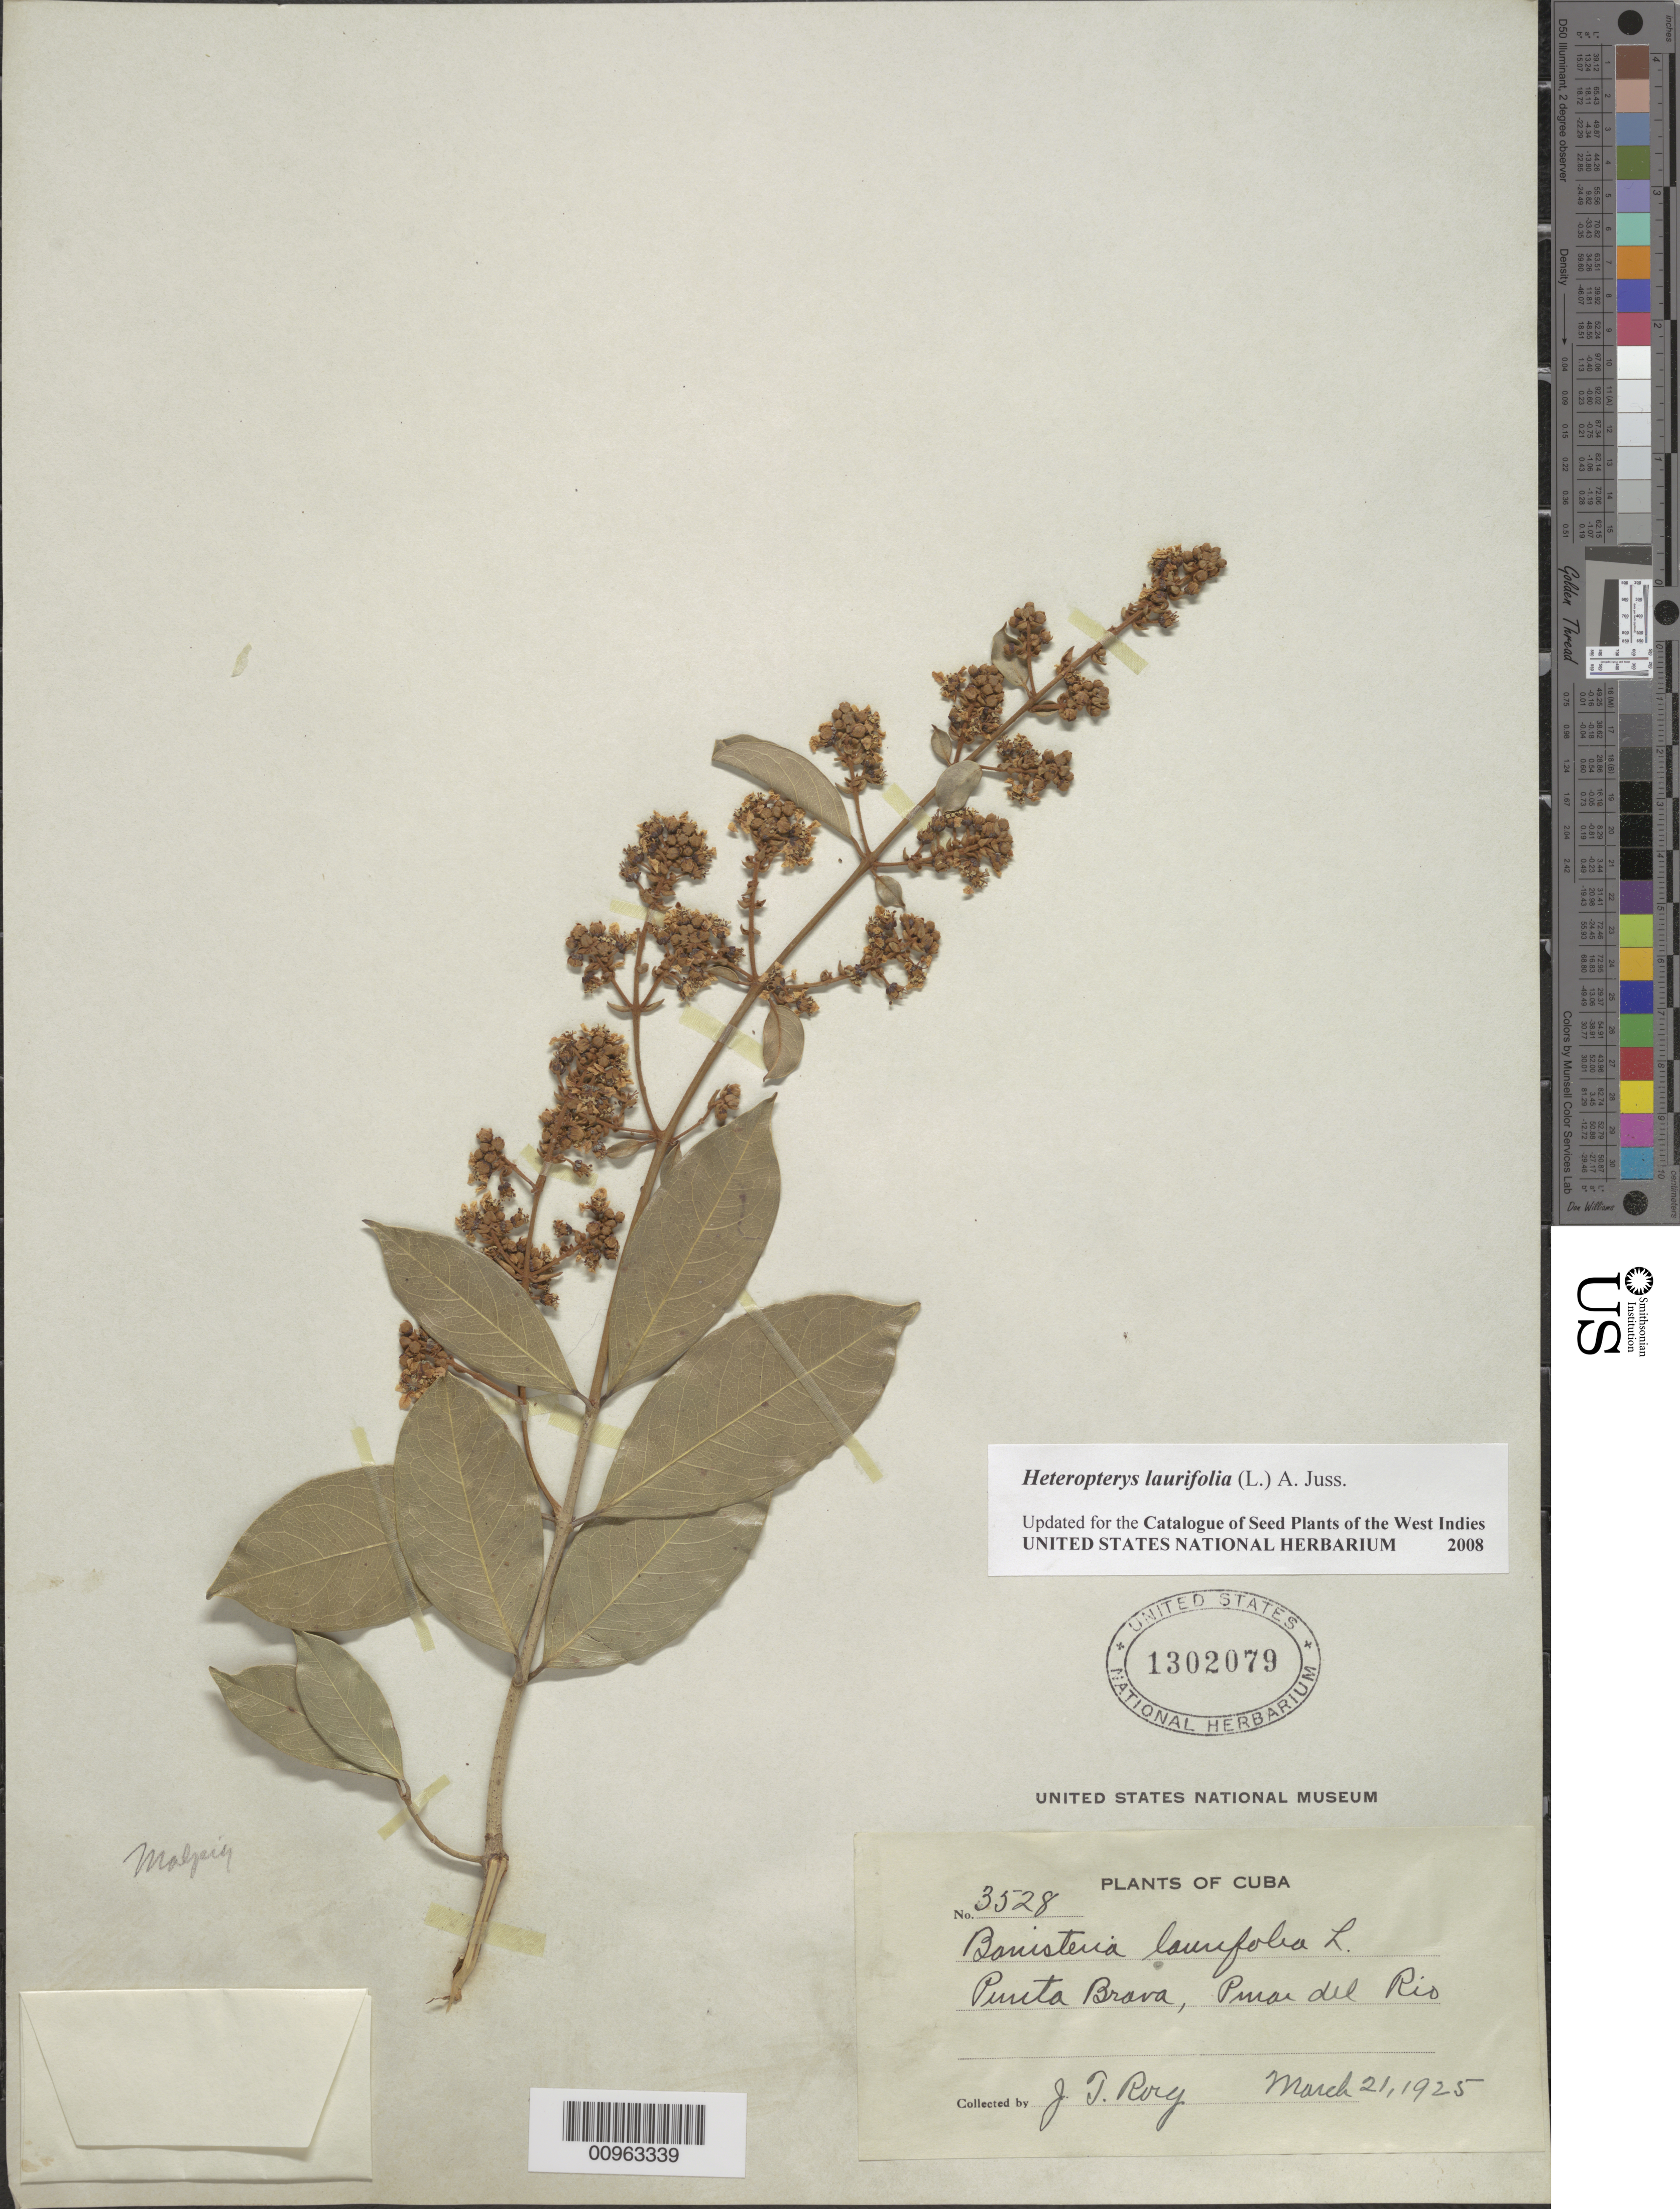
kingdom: Plantae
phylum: Tracheophyta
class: Magnoliopsida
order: Malpighiales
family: Malpighiaceae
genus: Heteropterys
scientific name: Heteropterys laurifolia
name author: (L.) A. Juss.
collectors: J. Roig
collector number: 3528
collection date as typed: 21 Mar 1925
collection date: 1925-03-21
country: Cuba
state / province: Pinar del Rio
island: Cuba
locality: Punta Brava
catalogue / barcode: US 1302079